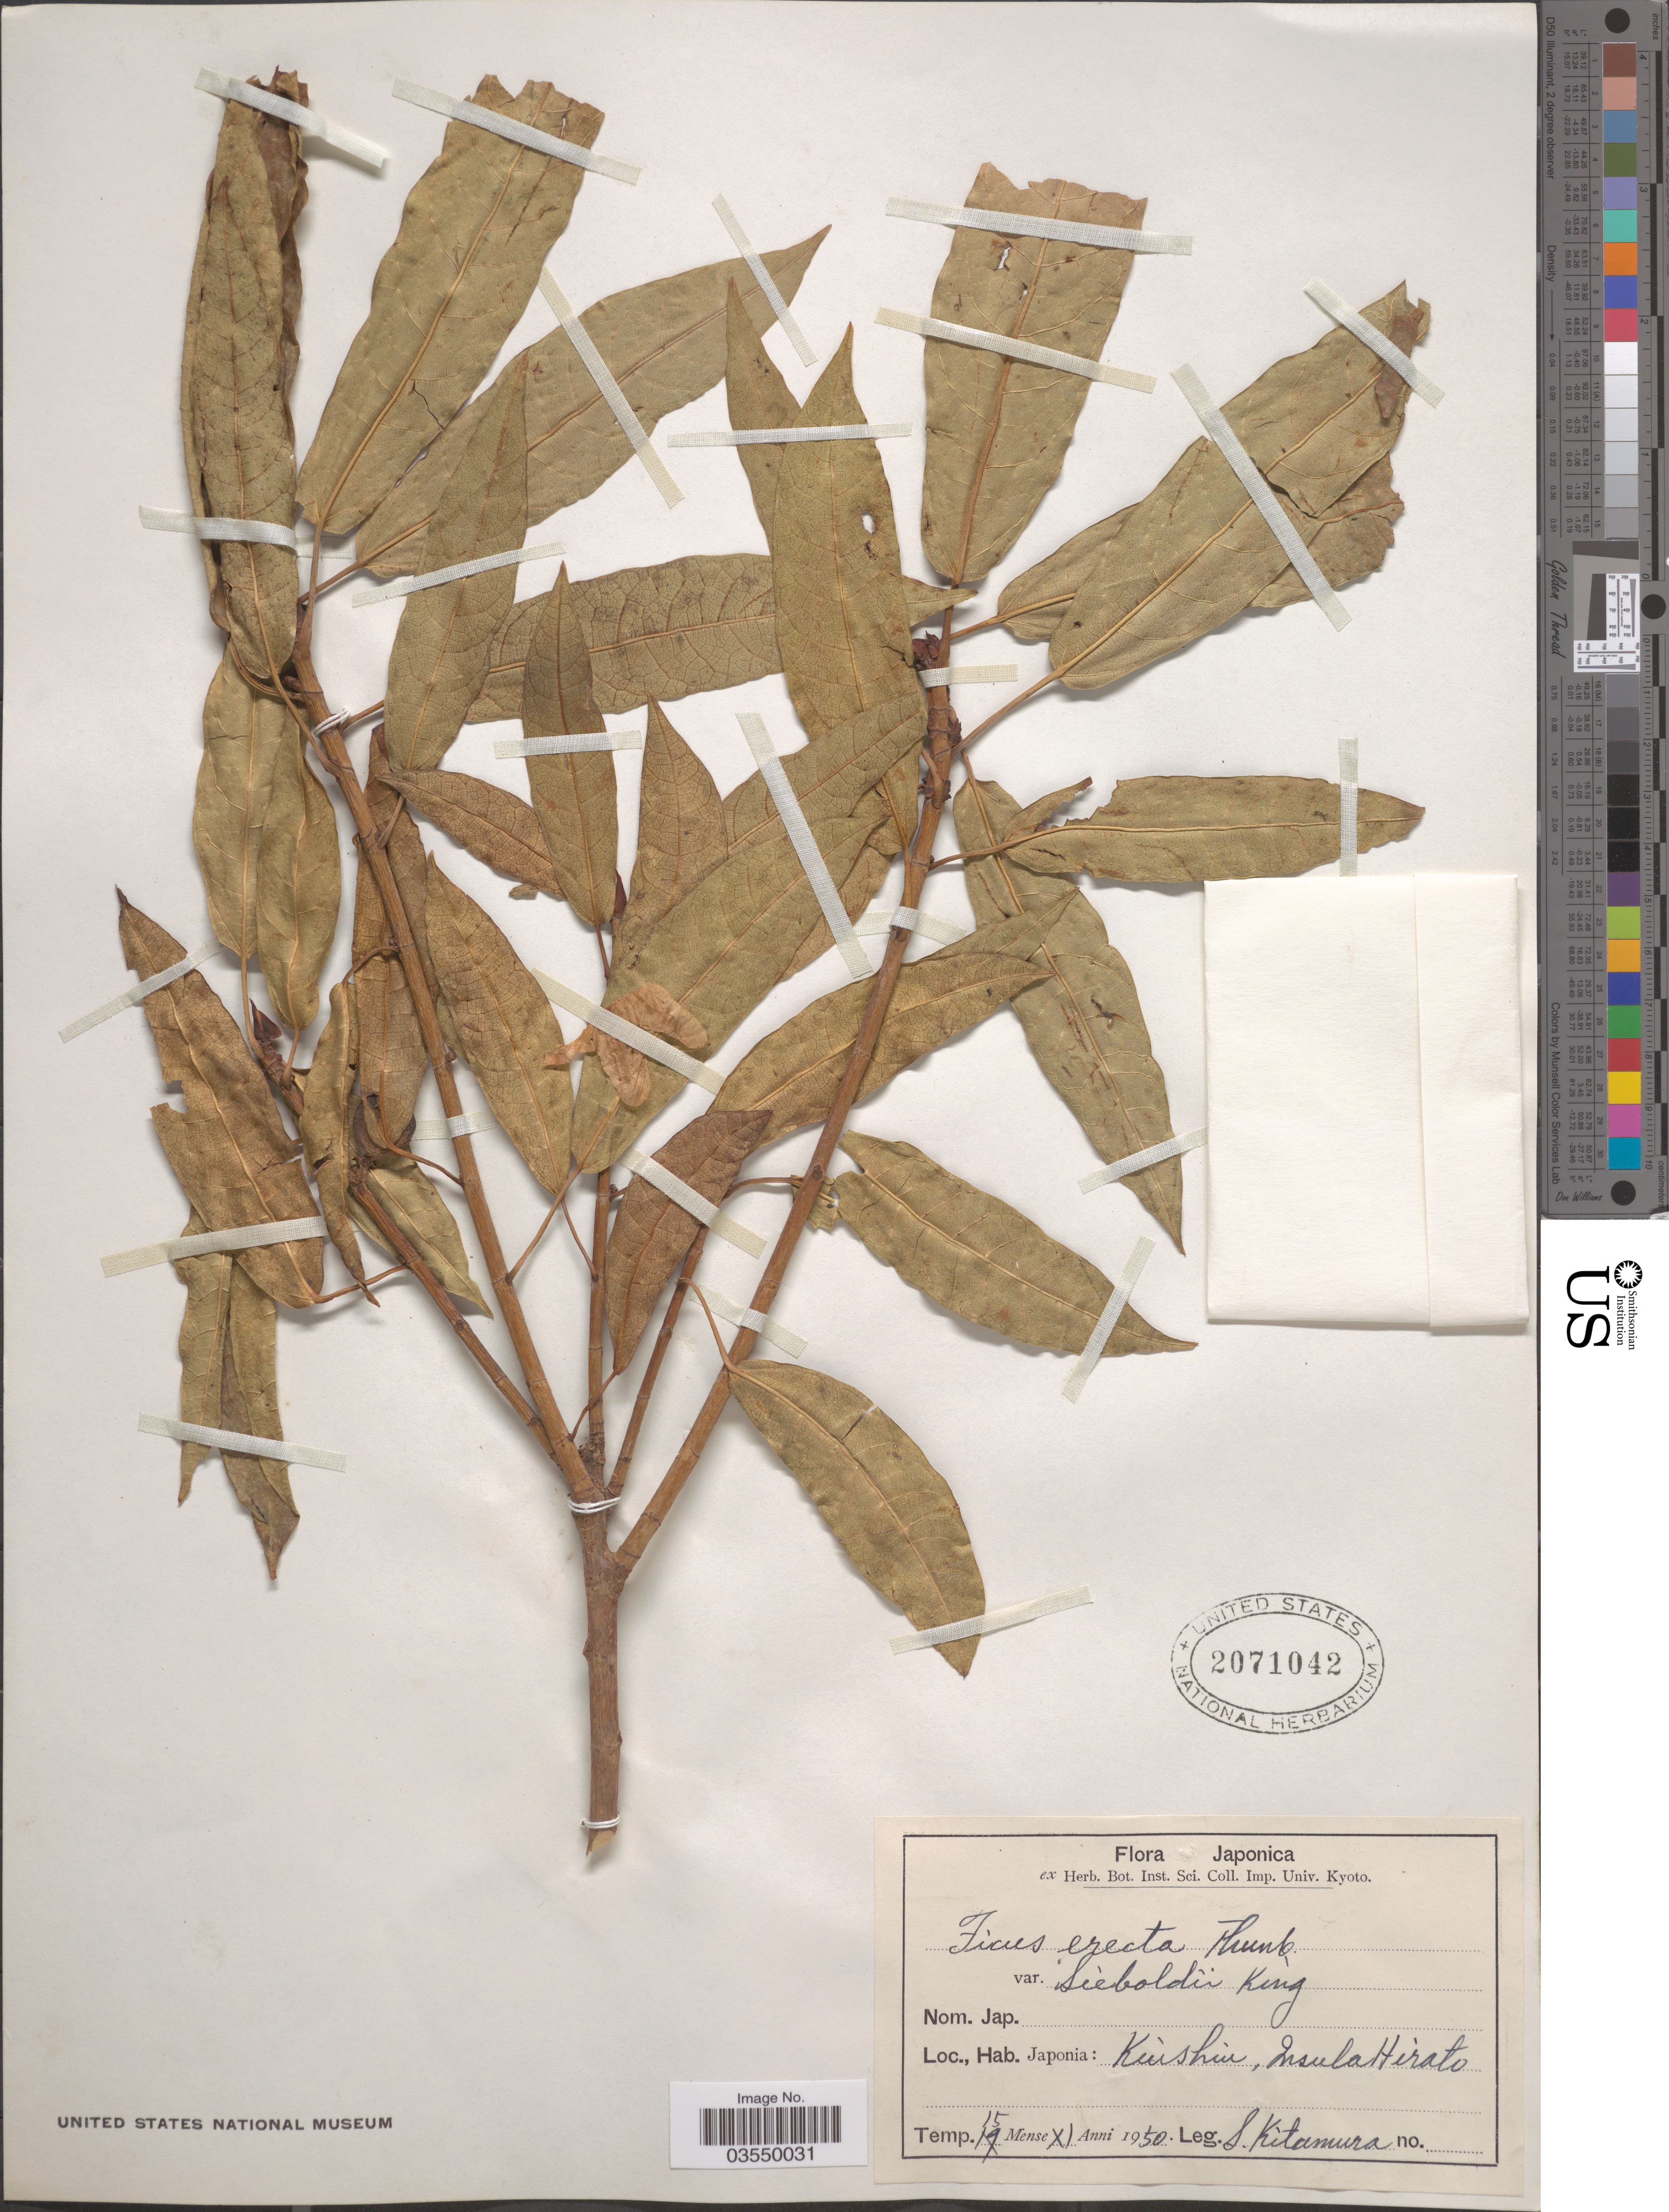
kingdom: Plantae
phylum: Tracheophyta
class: Magnoliopsida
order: Rosales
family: Moraceae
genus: Ficus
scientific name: Ficus erecta f. sieboldii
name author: (Miq.) Corner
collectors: S. Kitamura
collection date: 1950-11-15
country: Japan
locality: Kiushiu, Insula Hirato.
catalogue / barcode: US 2071042